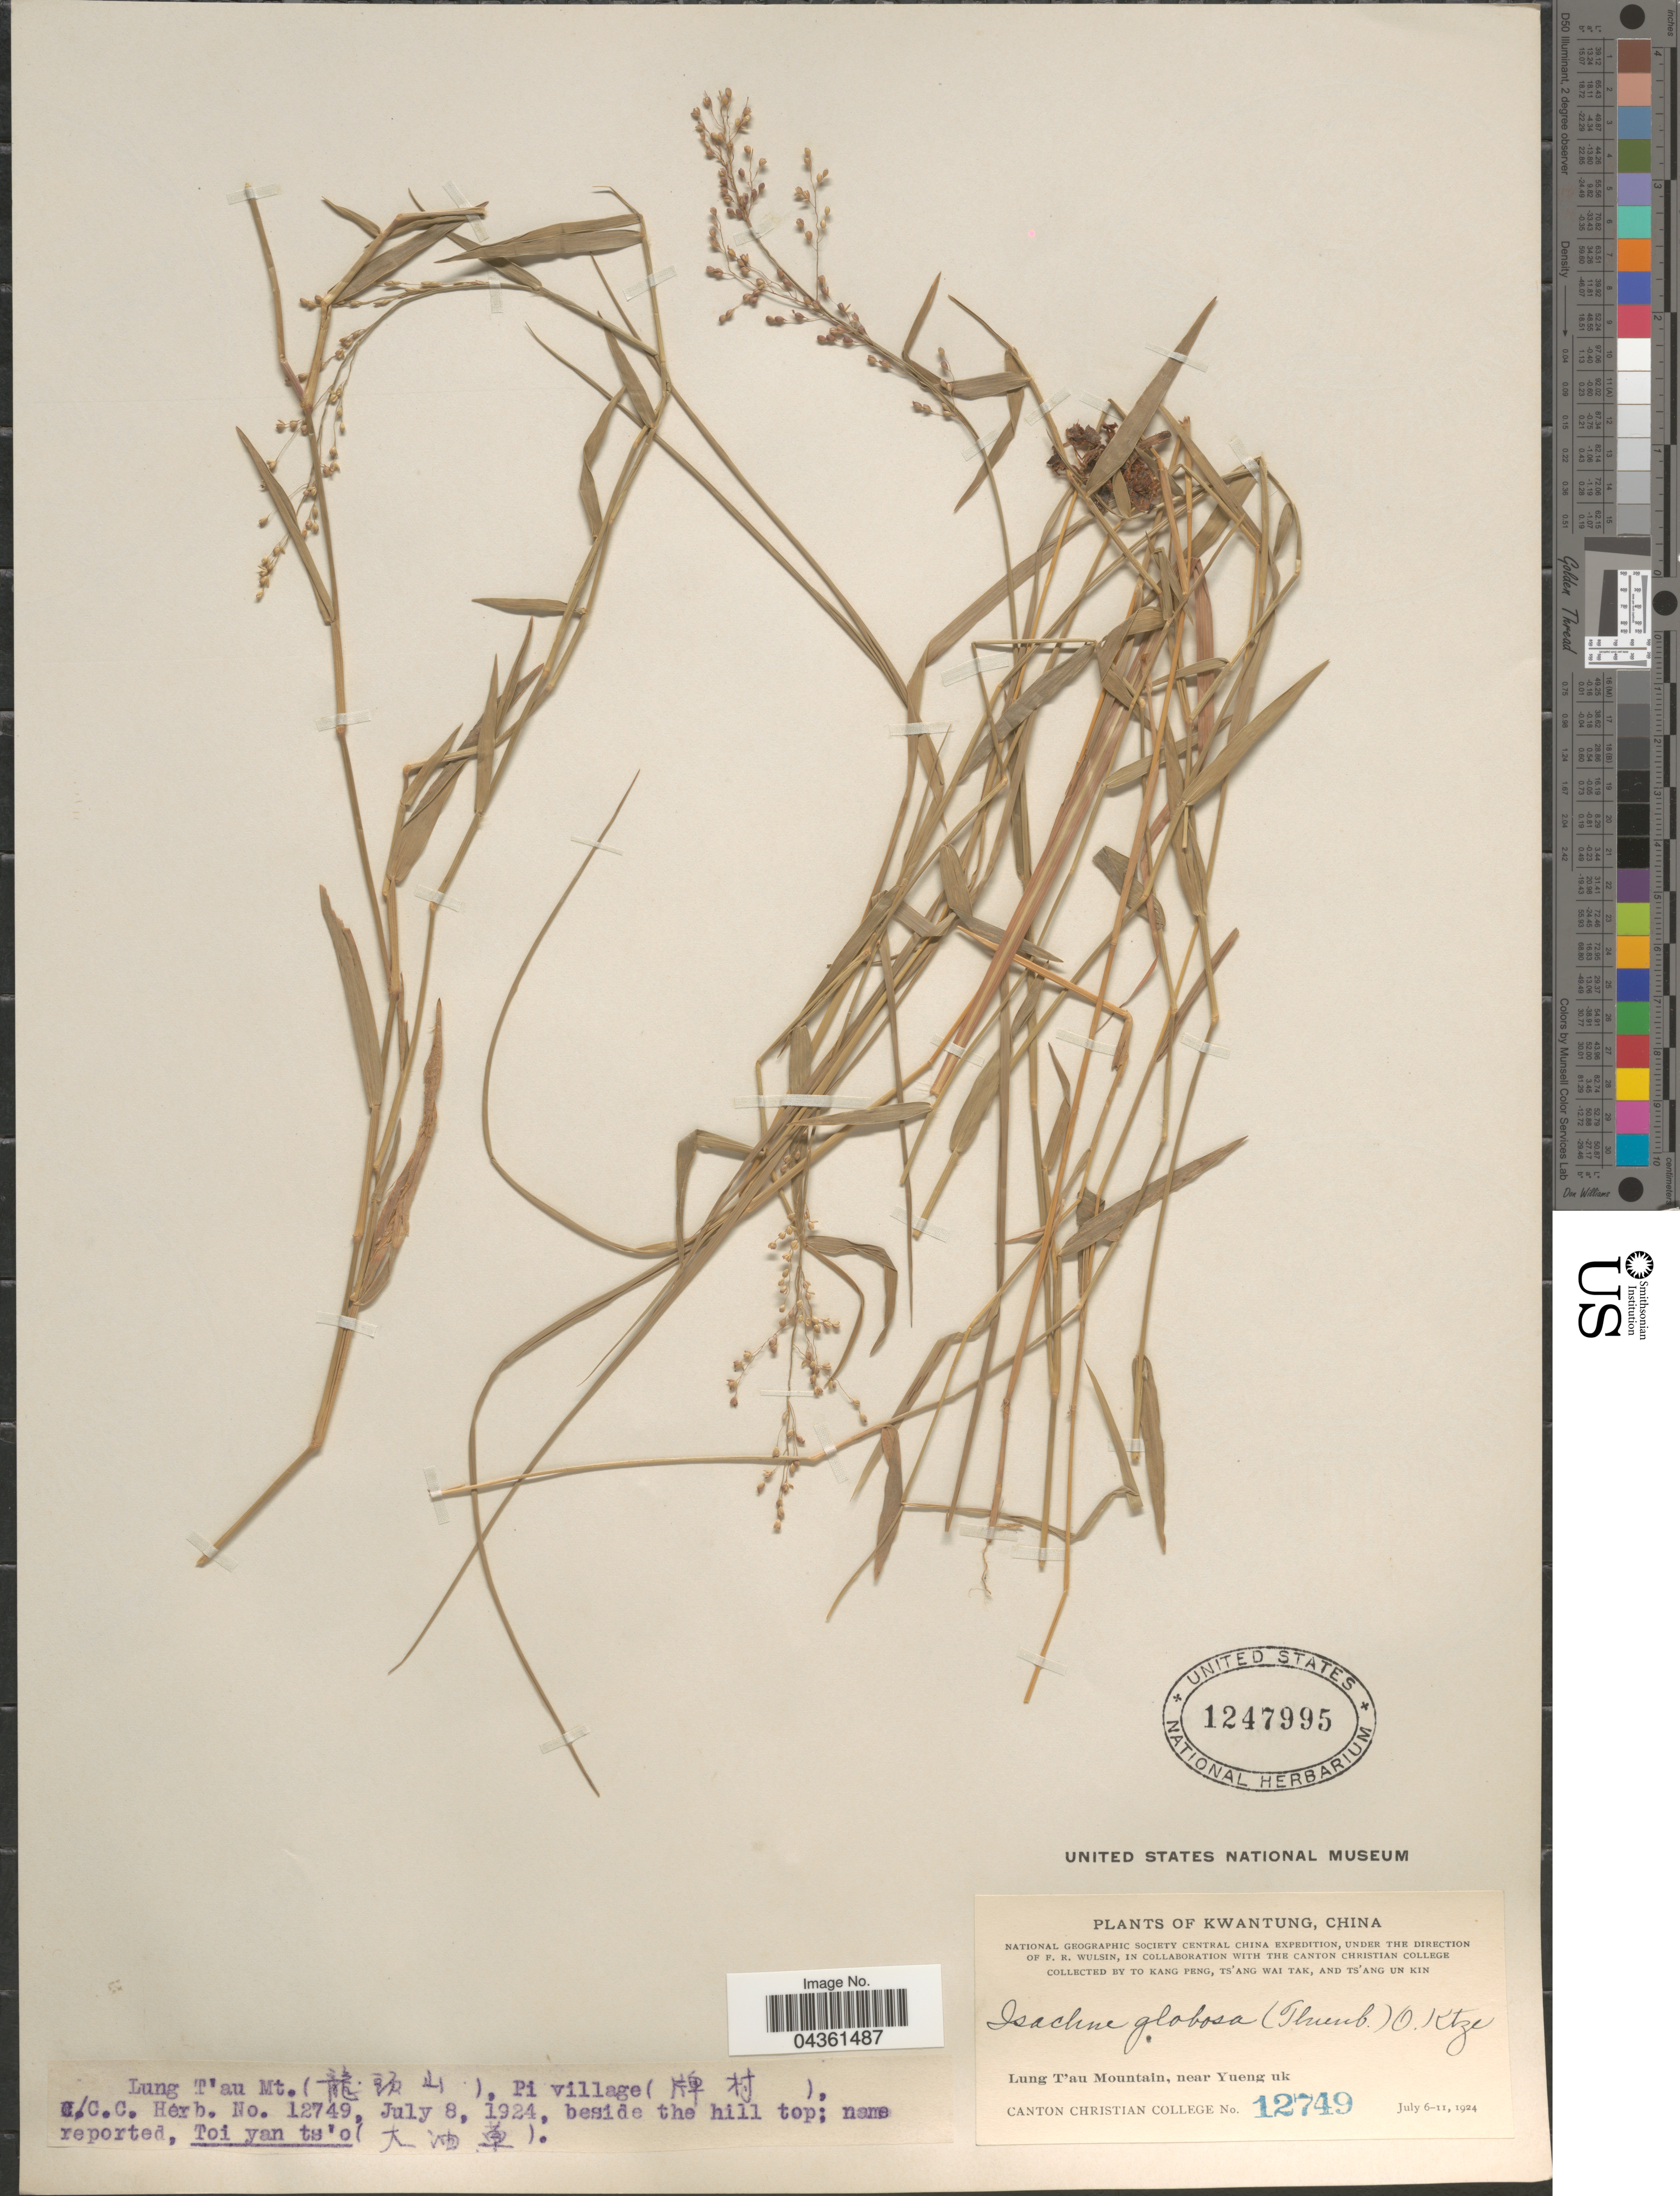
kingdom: Plantae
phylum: Tracheophyta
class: Liliopsida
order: Poales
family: Poaceae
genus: Isachne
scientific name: Isachne globosa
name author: (Thunb.) Kuntze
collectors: T. K. Peng, W. T. Tsang & Ts' Ang Un Kin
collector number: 12749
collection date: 1924-07-08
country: China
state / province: Guangdong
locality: Pi village(X). Kwangtung. National Geographic Society Central China Expedition. Lung T'au Mountain, near Yueng uk.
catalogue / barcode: US 1247995